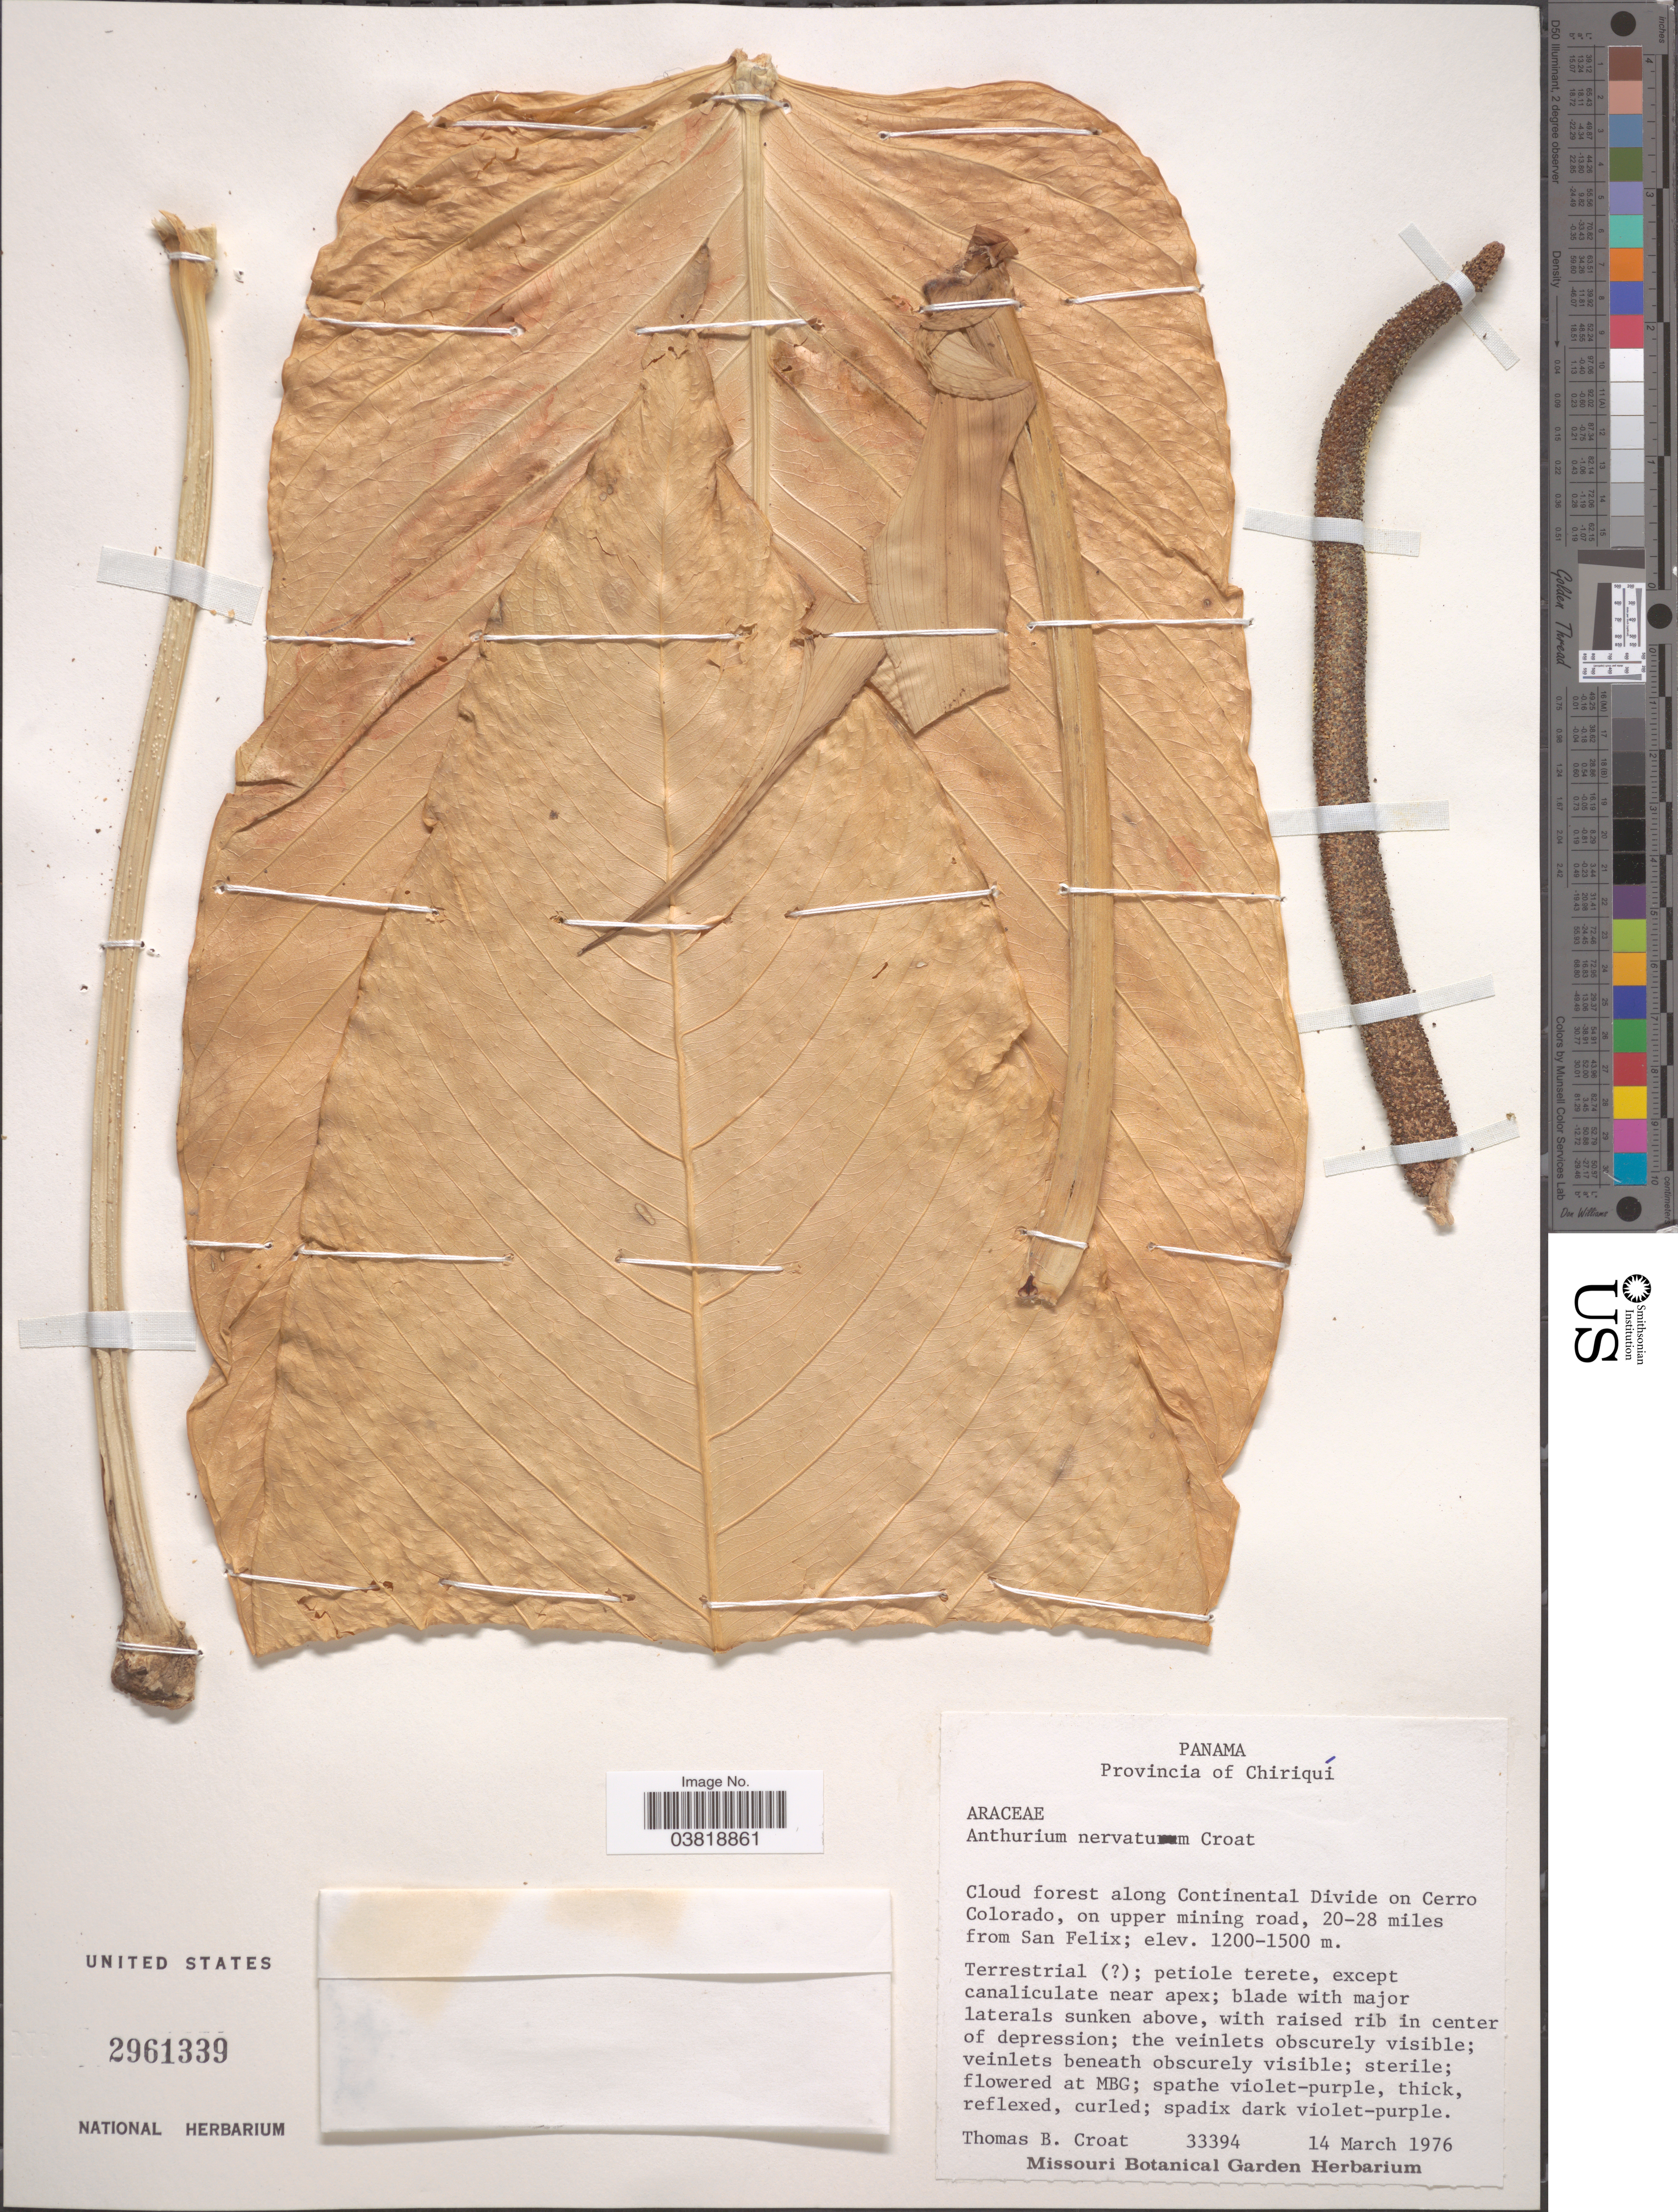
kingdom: Plantae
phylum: Tracheophyta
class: Liliopsida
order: Alismatales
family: Araceae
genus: Anthurium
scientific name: Anthurium nervaturum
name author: Croat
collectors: T. B. Croat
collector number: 33394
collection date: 1976-03-14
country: Panama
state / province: Chiriqui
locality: Along Continental Divide on Cerro Colorado, on upper mining road, 20-28 miles from San Felix.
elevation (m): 1200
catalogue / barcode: US 2961339